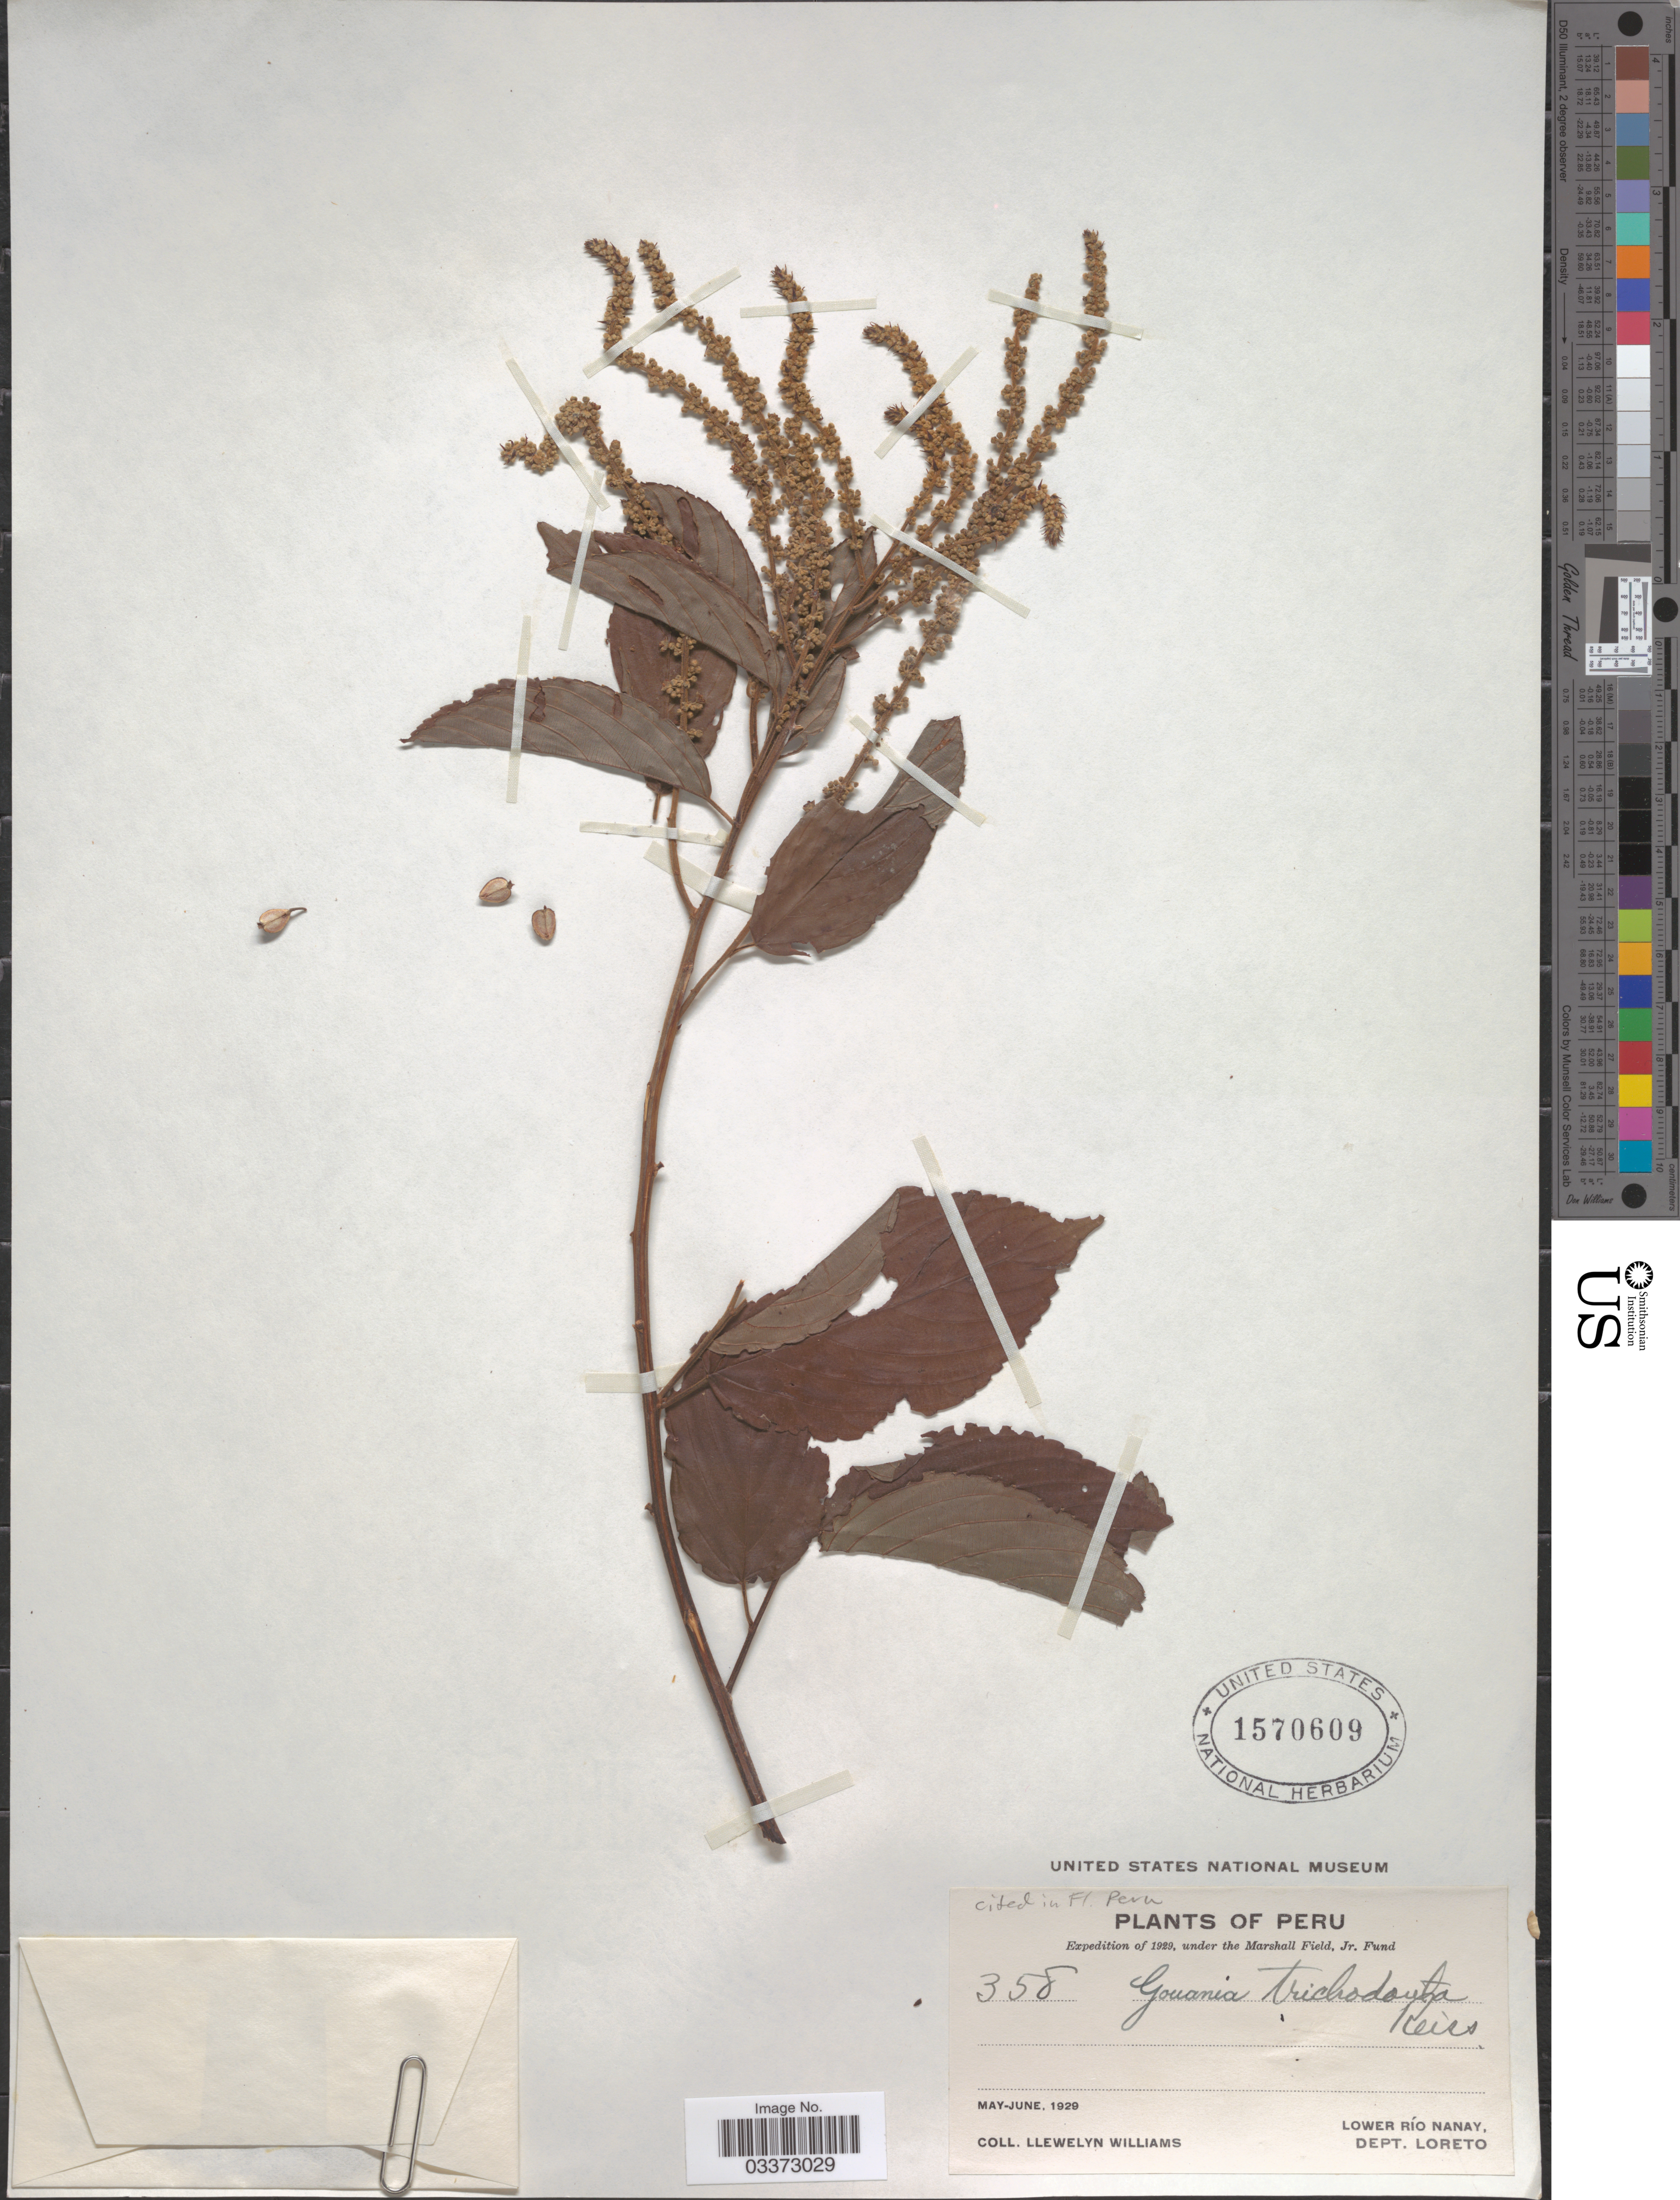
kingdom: Plantae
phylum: Tracheophyta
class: Magnoliopsida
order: Rosales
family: Rhamnaceae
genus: Gouania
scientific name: Gouania trichodonta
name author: Reissek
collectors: Ll. Williams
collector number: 358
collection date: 1929-05/1929-06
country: Peru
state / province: Loreto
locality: Lower Río Nanay, Dept. Loreto.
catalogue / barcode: US 1570609